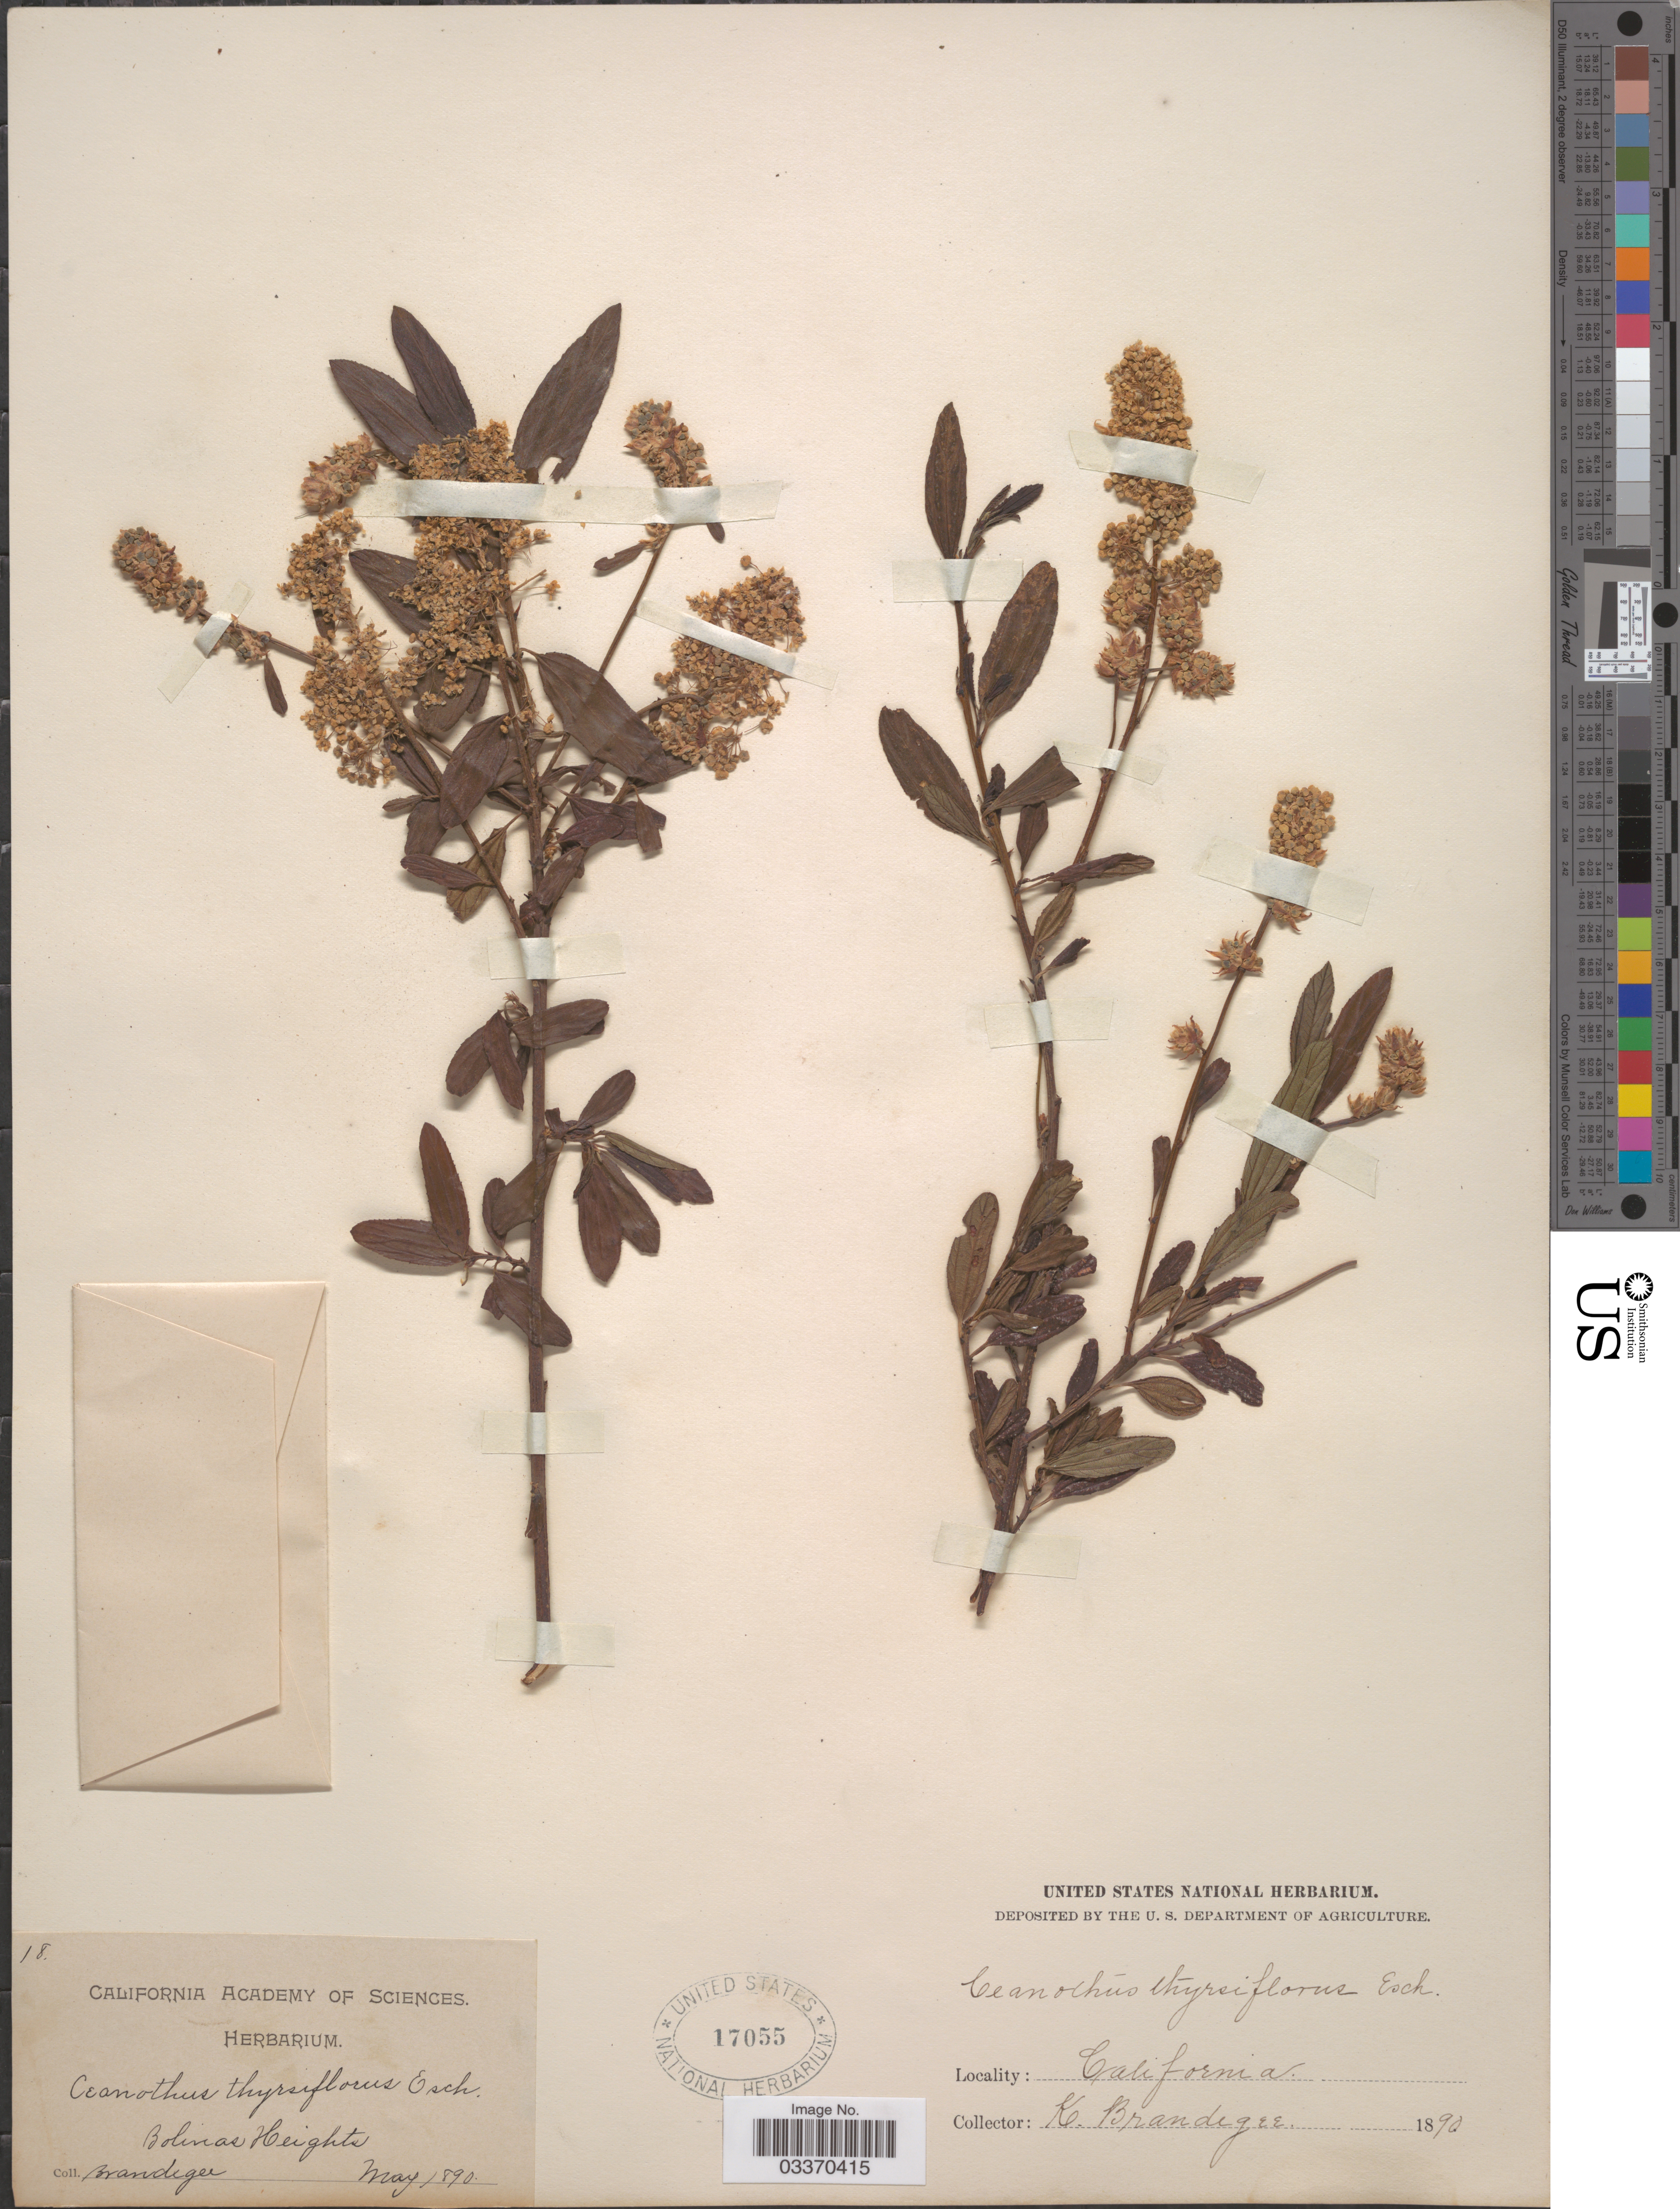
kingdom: Plantae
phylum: Tracheophyta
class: Magnoliopsida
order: Rosales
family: Rhamnaceae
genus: Ceanothus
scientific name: Ceanothus thyrsiflorus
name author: Eschsch.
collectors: K. Brandegee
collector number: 18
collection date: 1890-05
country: United States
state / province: California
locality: Bolinas Height.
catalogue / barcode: US 17055